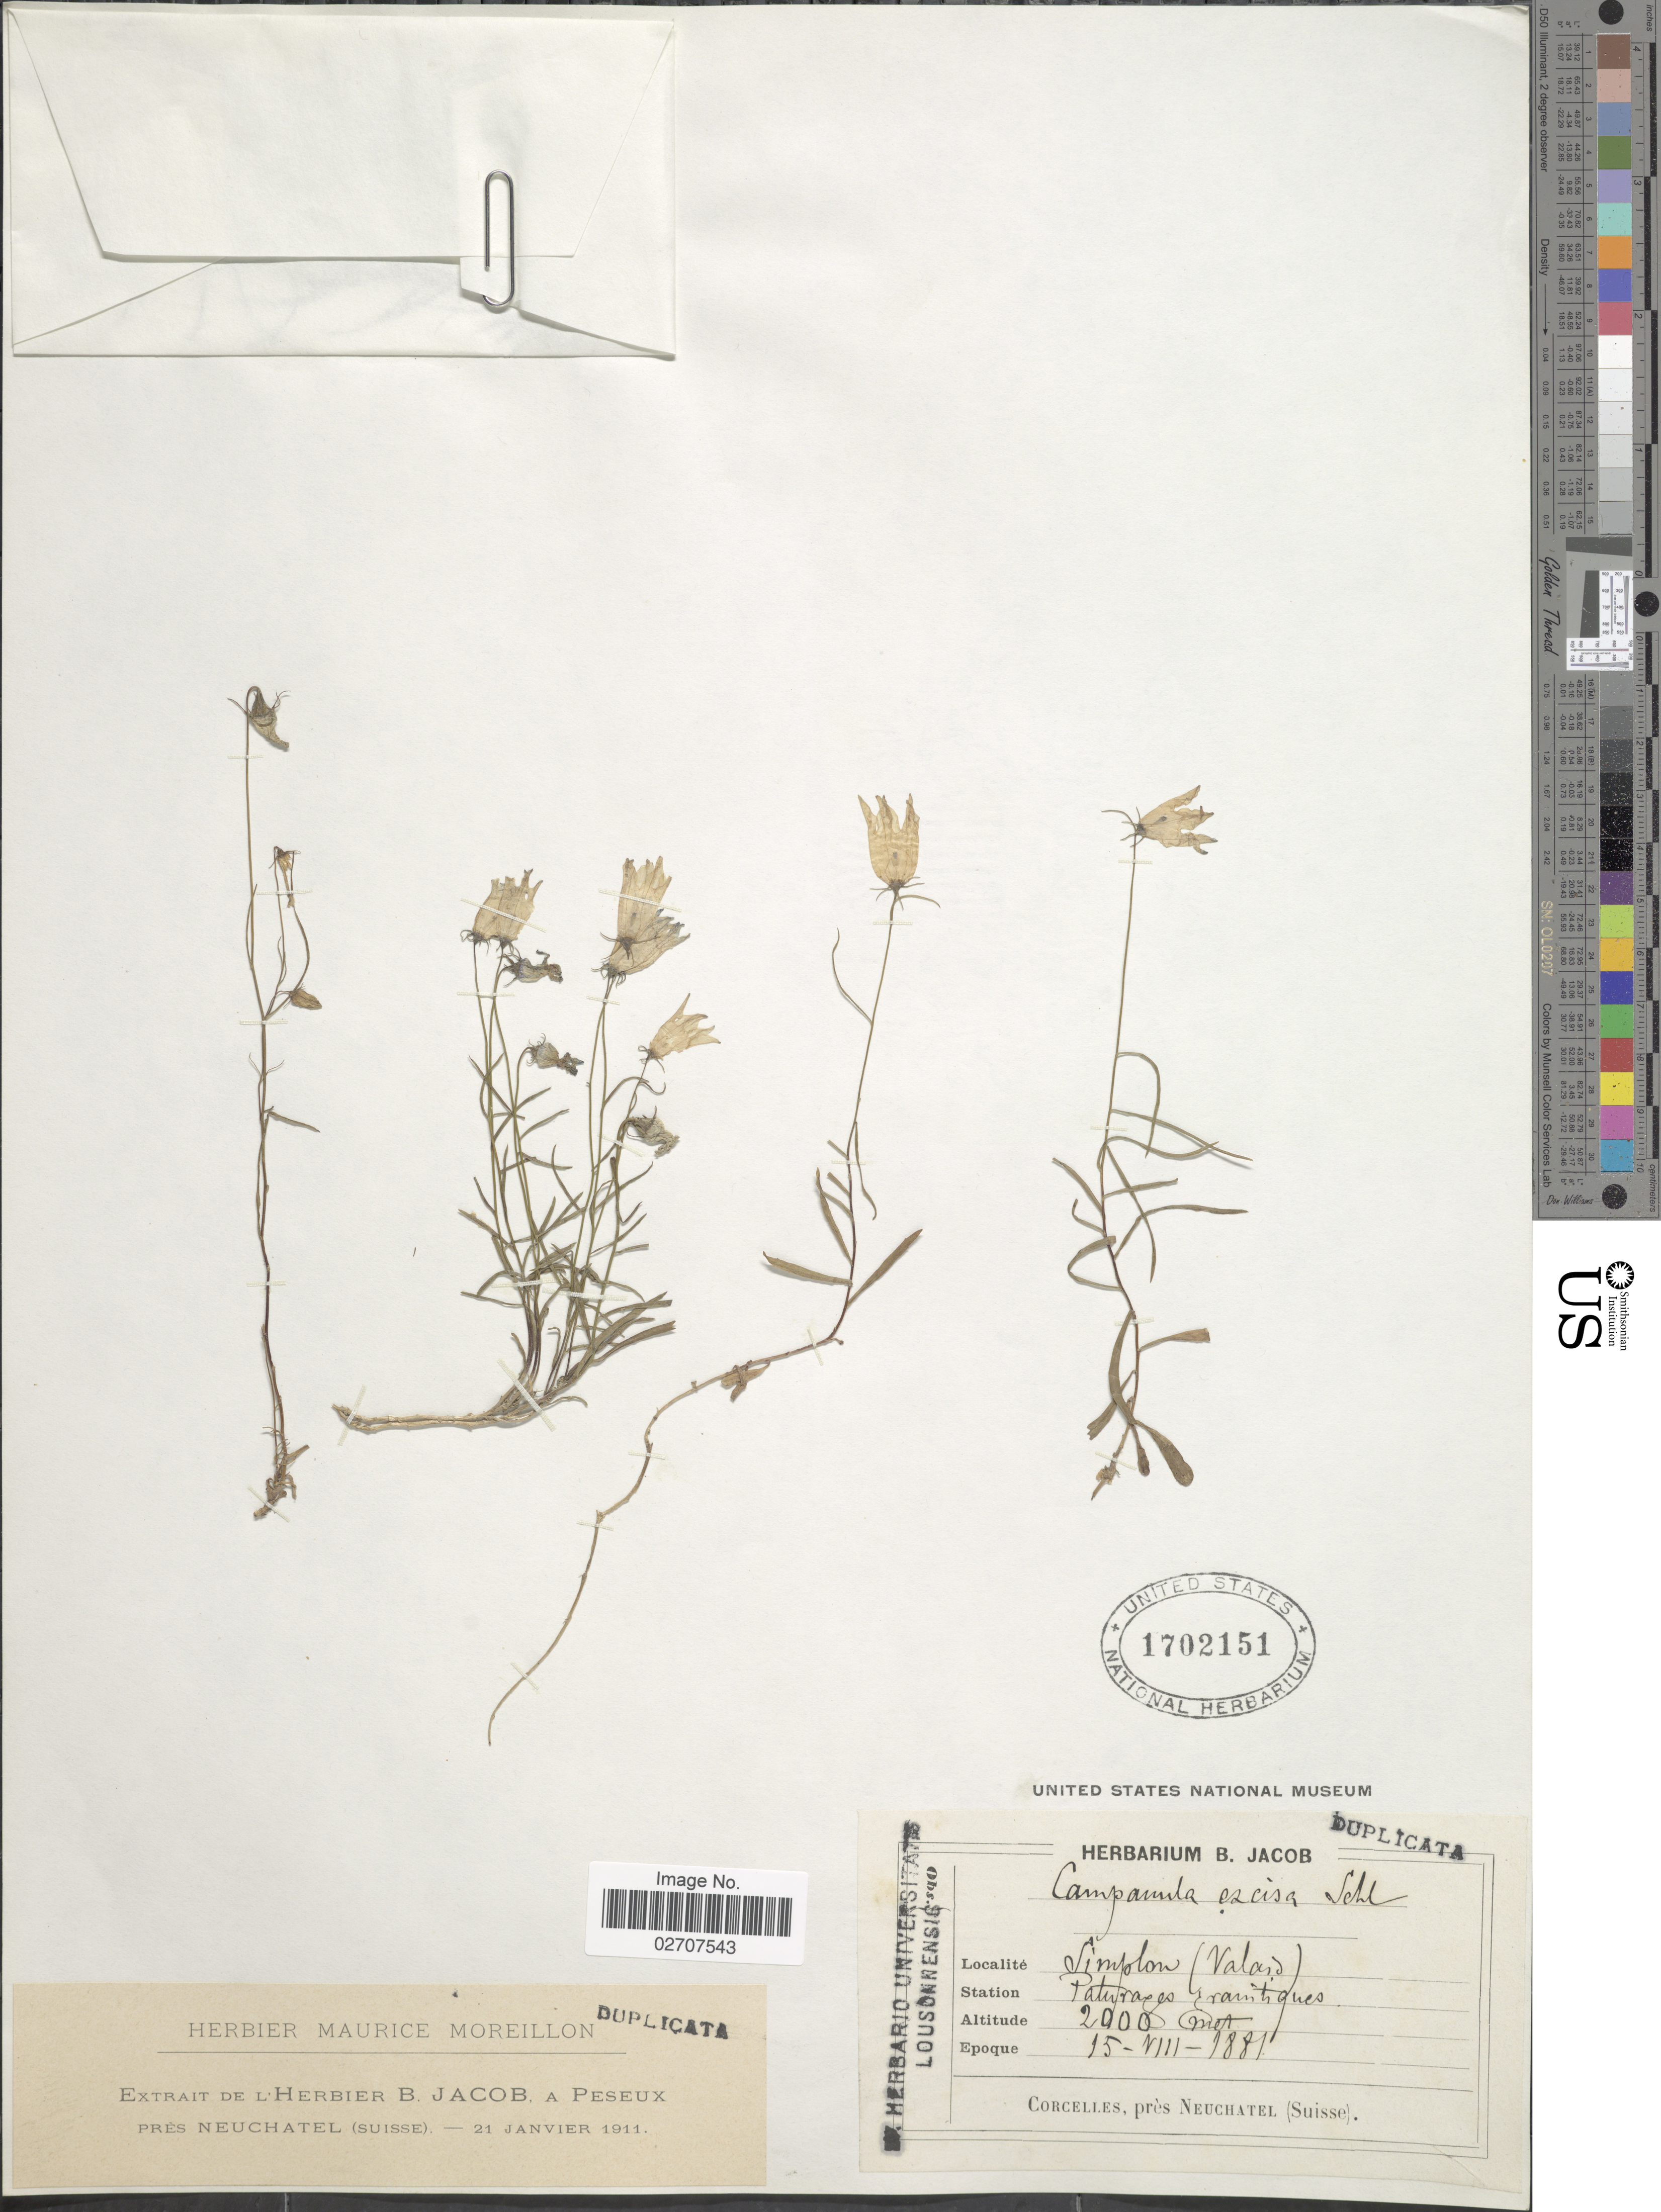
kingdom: Plantae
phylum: Tracheophyta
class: Magnoliopsida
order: Asterales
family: Campanulaceae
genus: Campanula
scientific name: Campanula excisa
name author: Schleich.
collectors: ex herb. Jacob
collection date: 1881-08-15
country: Switzerland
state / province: Valais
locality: Simplon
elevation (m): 2000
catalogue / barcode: US 1702151